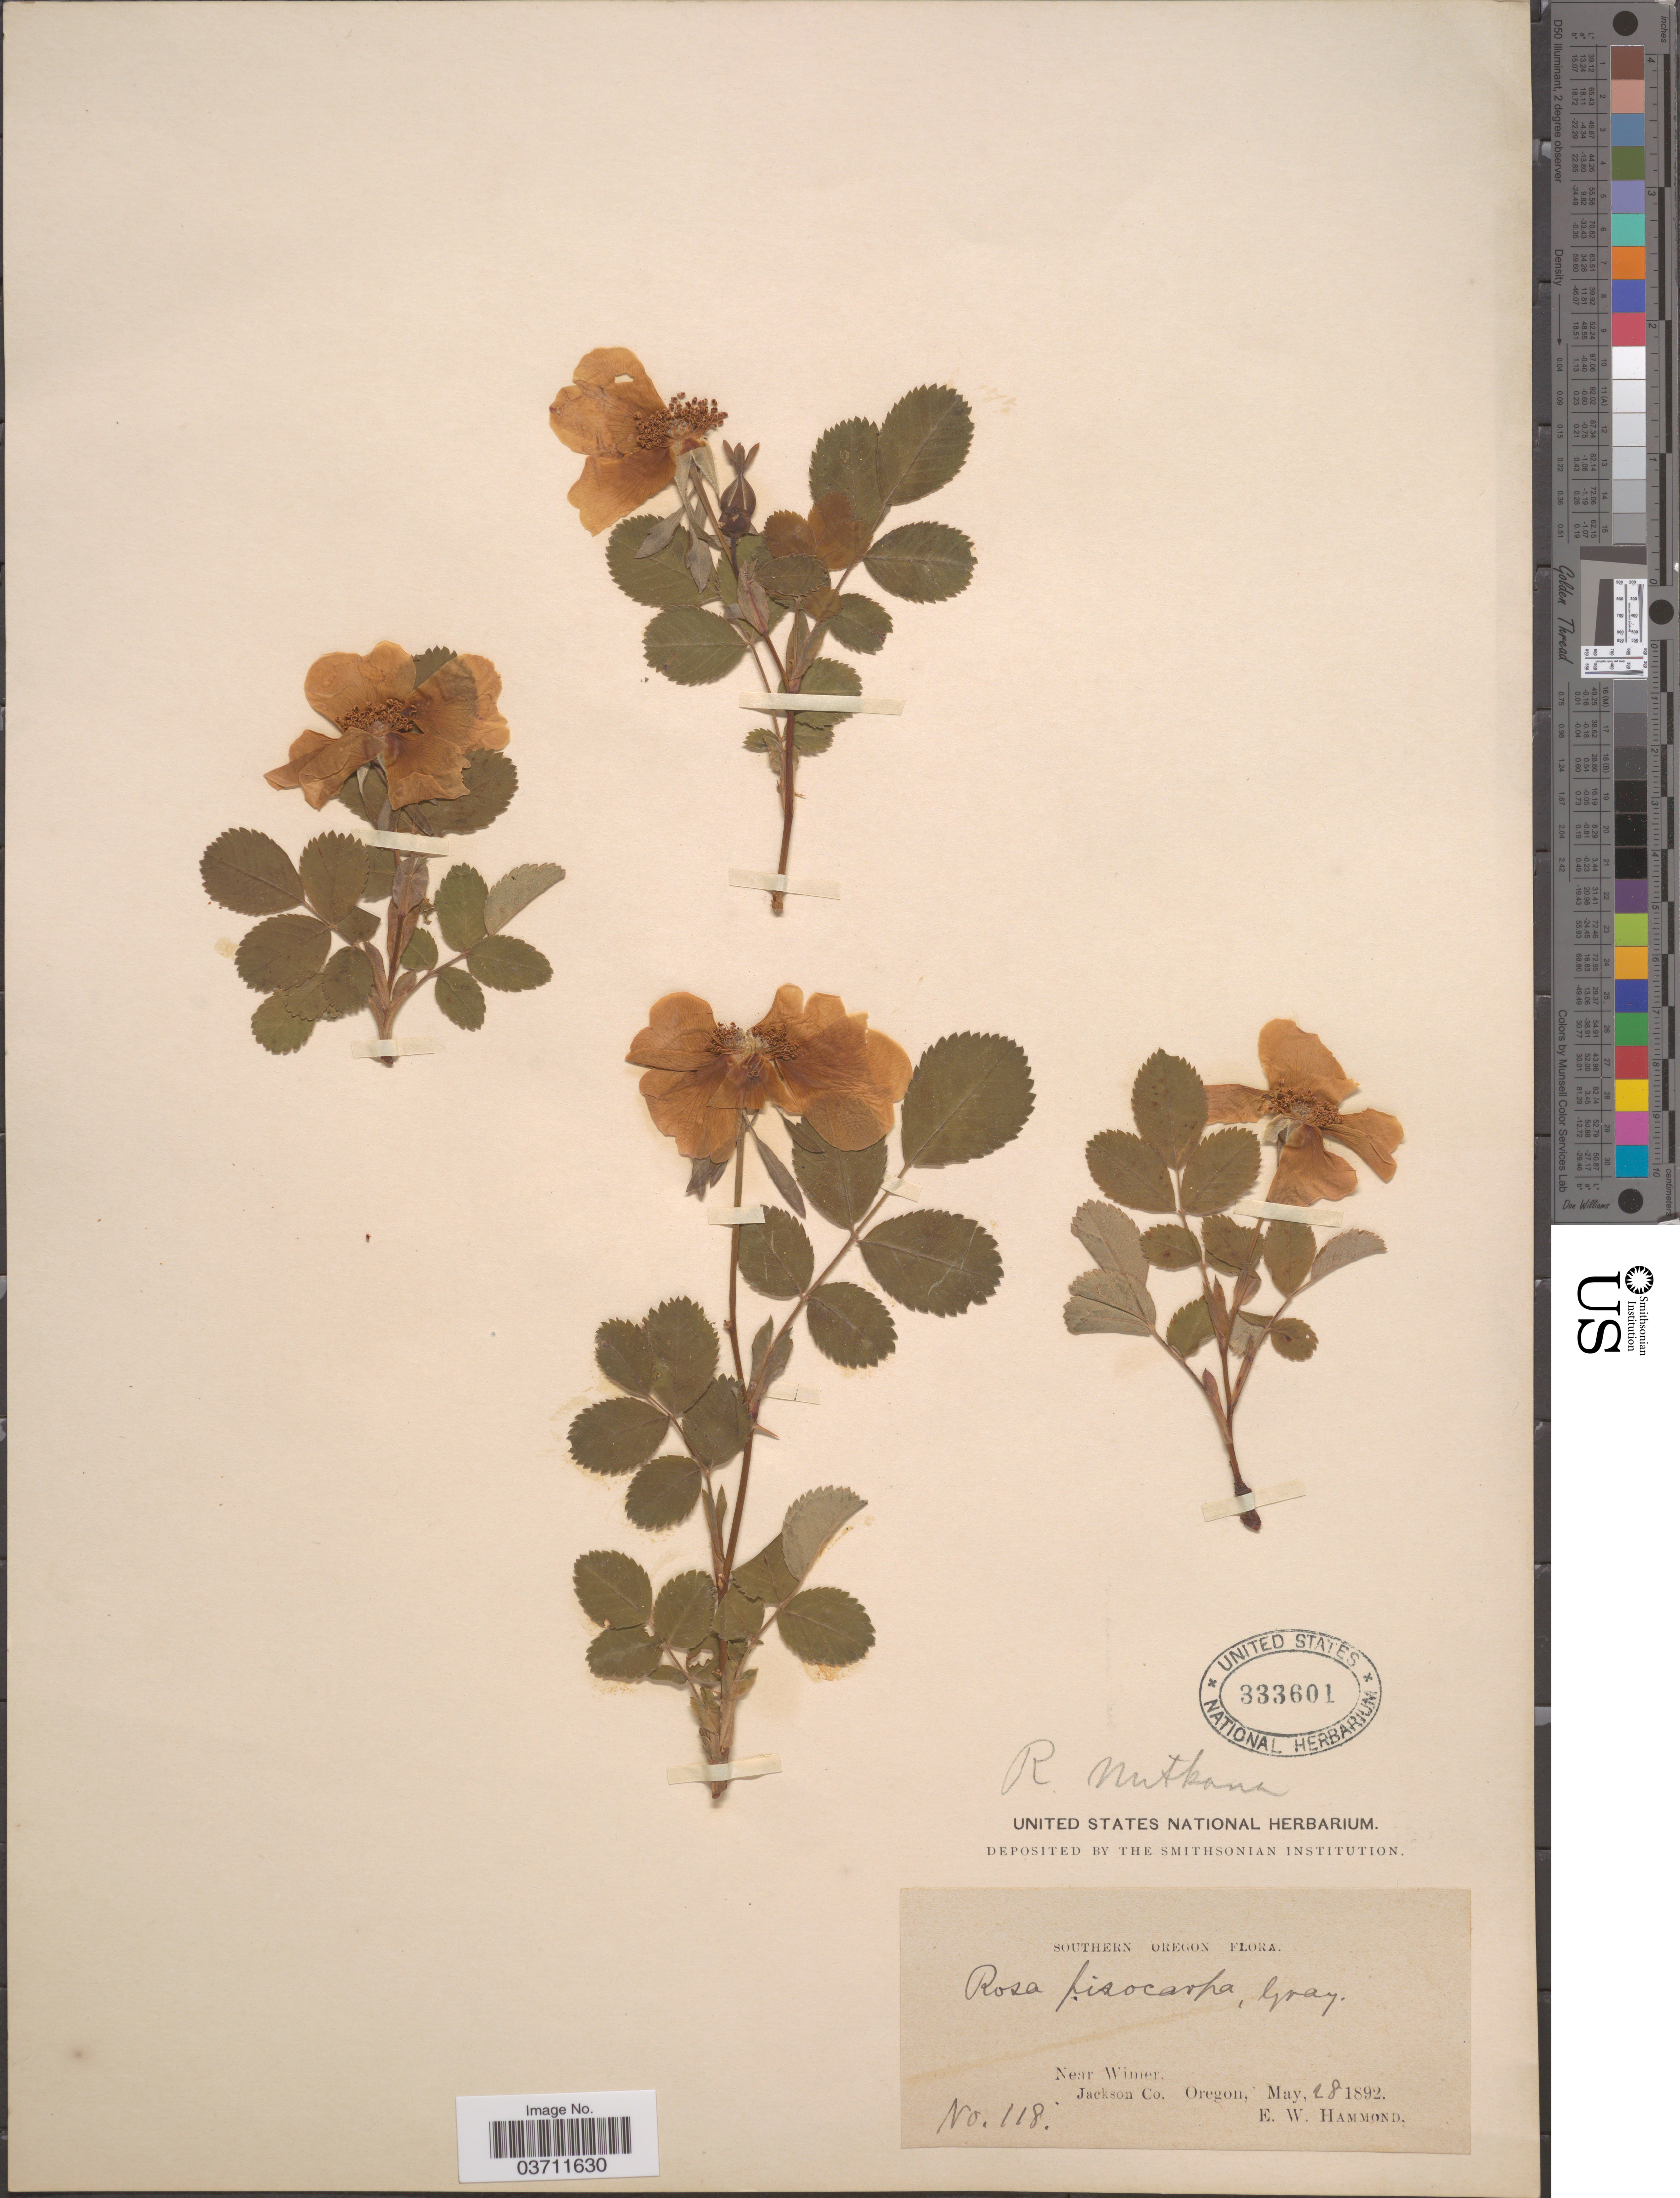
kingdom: Plantae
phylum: Tracheophyta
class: Magnoliopsida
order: Rosales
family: Rosaceae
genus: Rosa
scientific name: Rosa nutkana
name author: C. Presl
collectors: E. Hammond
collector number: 118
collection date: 1892-05-28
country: United States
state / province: Oregon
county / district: Jackson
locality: Southern Oregon. Near Wimer. Jackson Co.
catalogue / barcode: US 333601